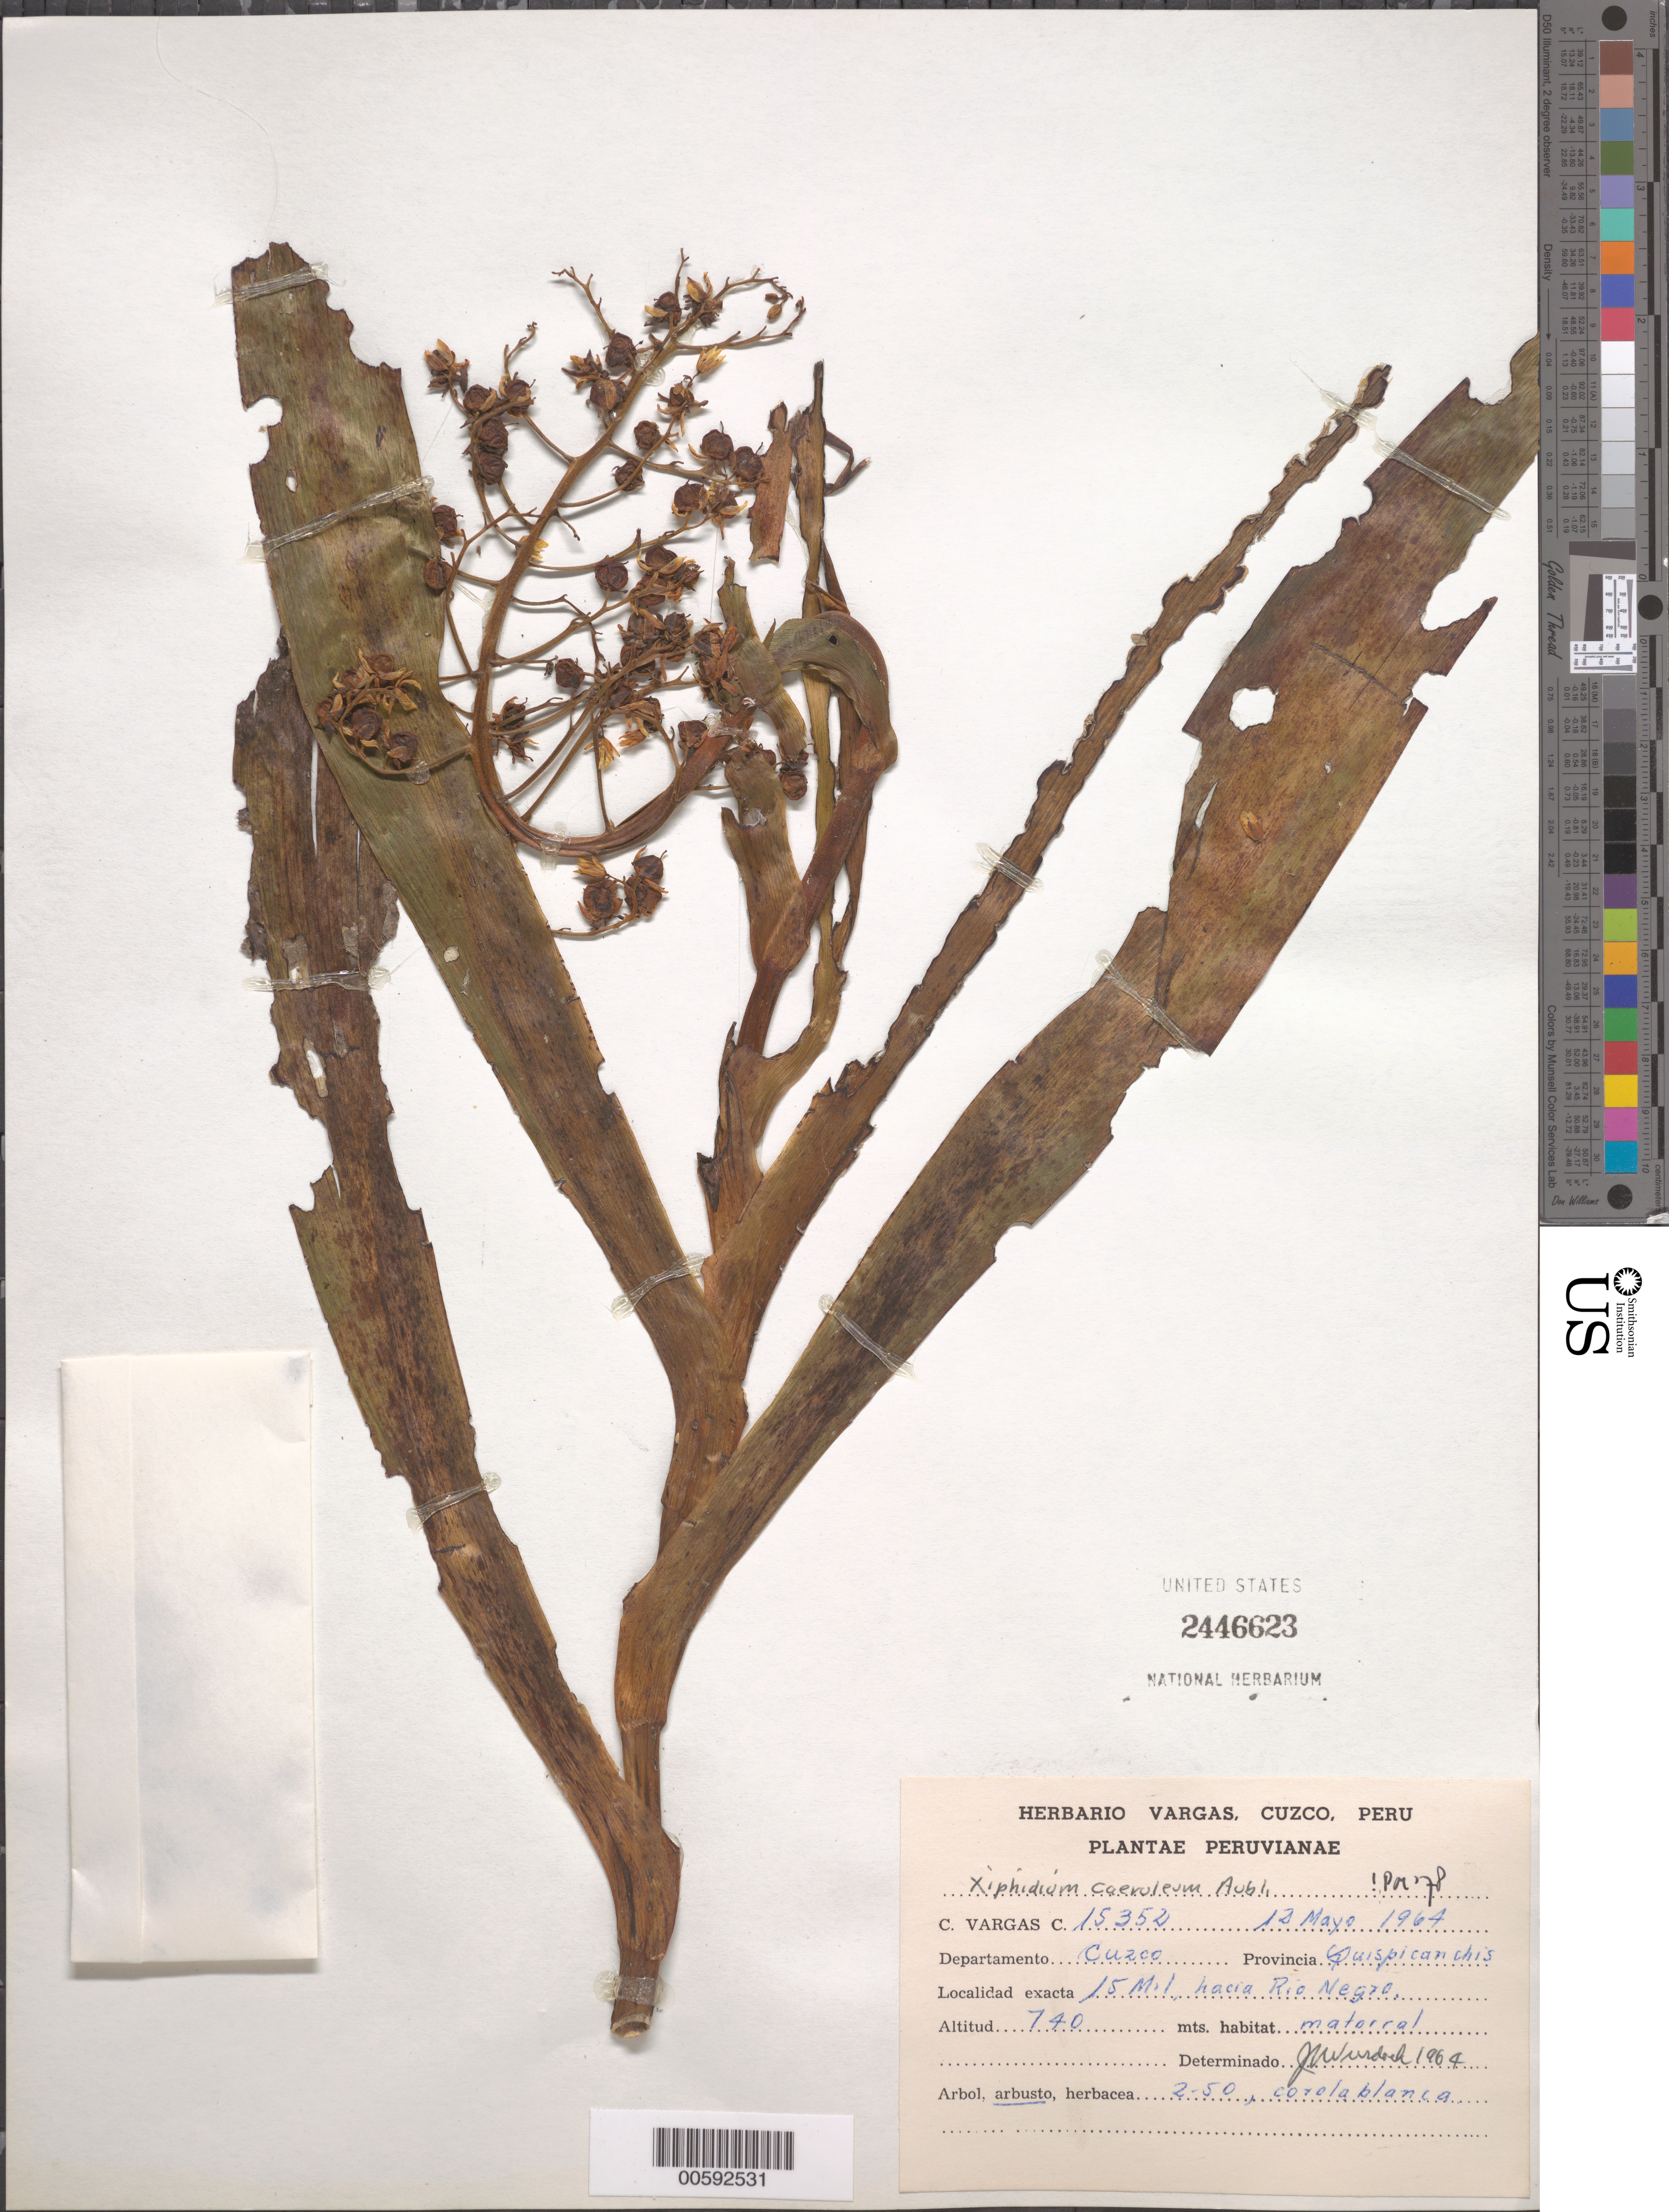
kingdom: Plantae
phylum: Tracheophyta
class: Liliopsida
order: Commelinales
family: Haemodoraceae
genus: Xiphidium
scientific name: Xiphidium caeruleum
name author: Aubl.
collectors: C. Vargas Calderón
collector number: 15352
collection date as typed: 12 May 1964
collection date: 1964-05-12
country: Peru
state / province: Cusco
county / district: Quispicanchis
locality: Río Negro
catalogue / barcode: US 2446623